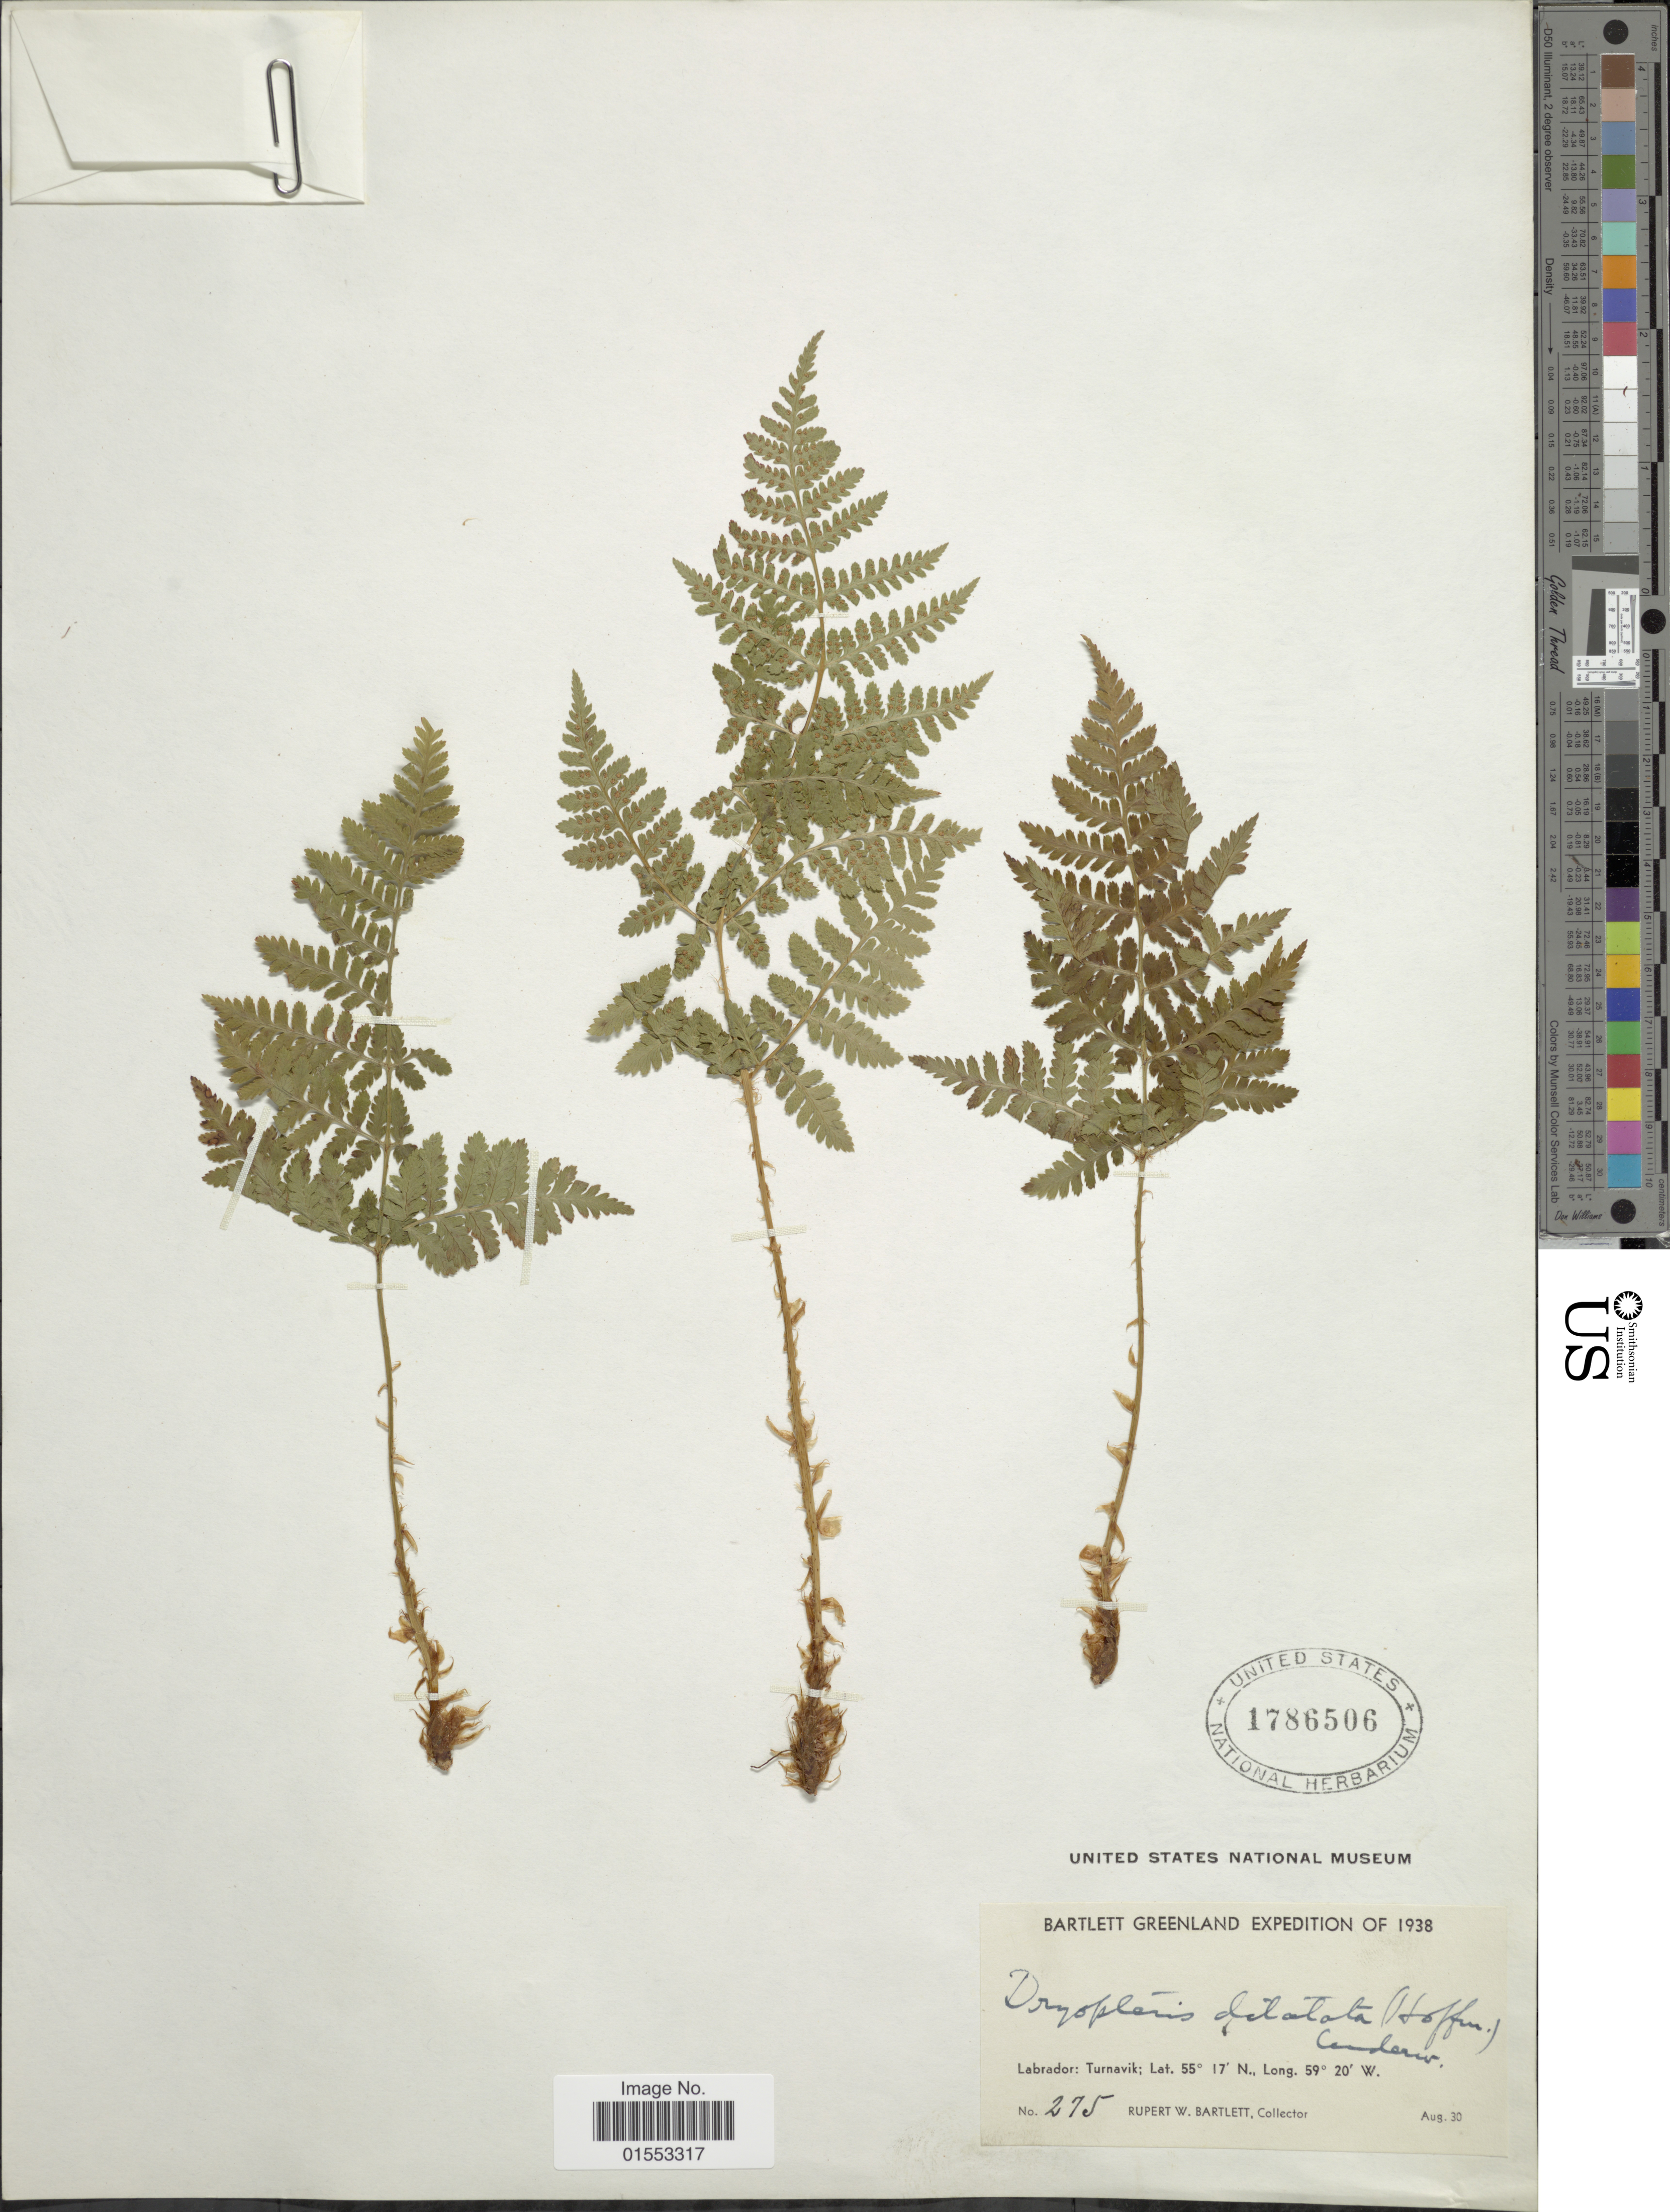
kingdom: Plantae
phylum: Tracheophyta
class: Polypodiopsida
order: Polypodiales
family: Dryopteridaceae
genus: Dryopteris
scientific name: Dryopteris expansa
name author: (C. Presl) Fraser-Jenk. & Jermy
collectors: R. W. Bartlett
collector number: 275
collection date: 1938-08-30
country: Canada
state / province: Newfoundland and Labrador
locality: Labrador: Turnavik.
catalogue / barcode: US 1786506